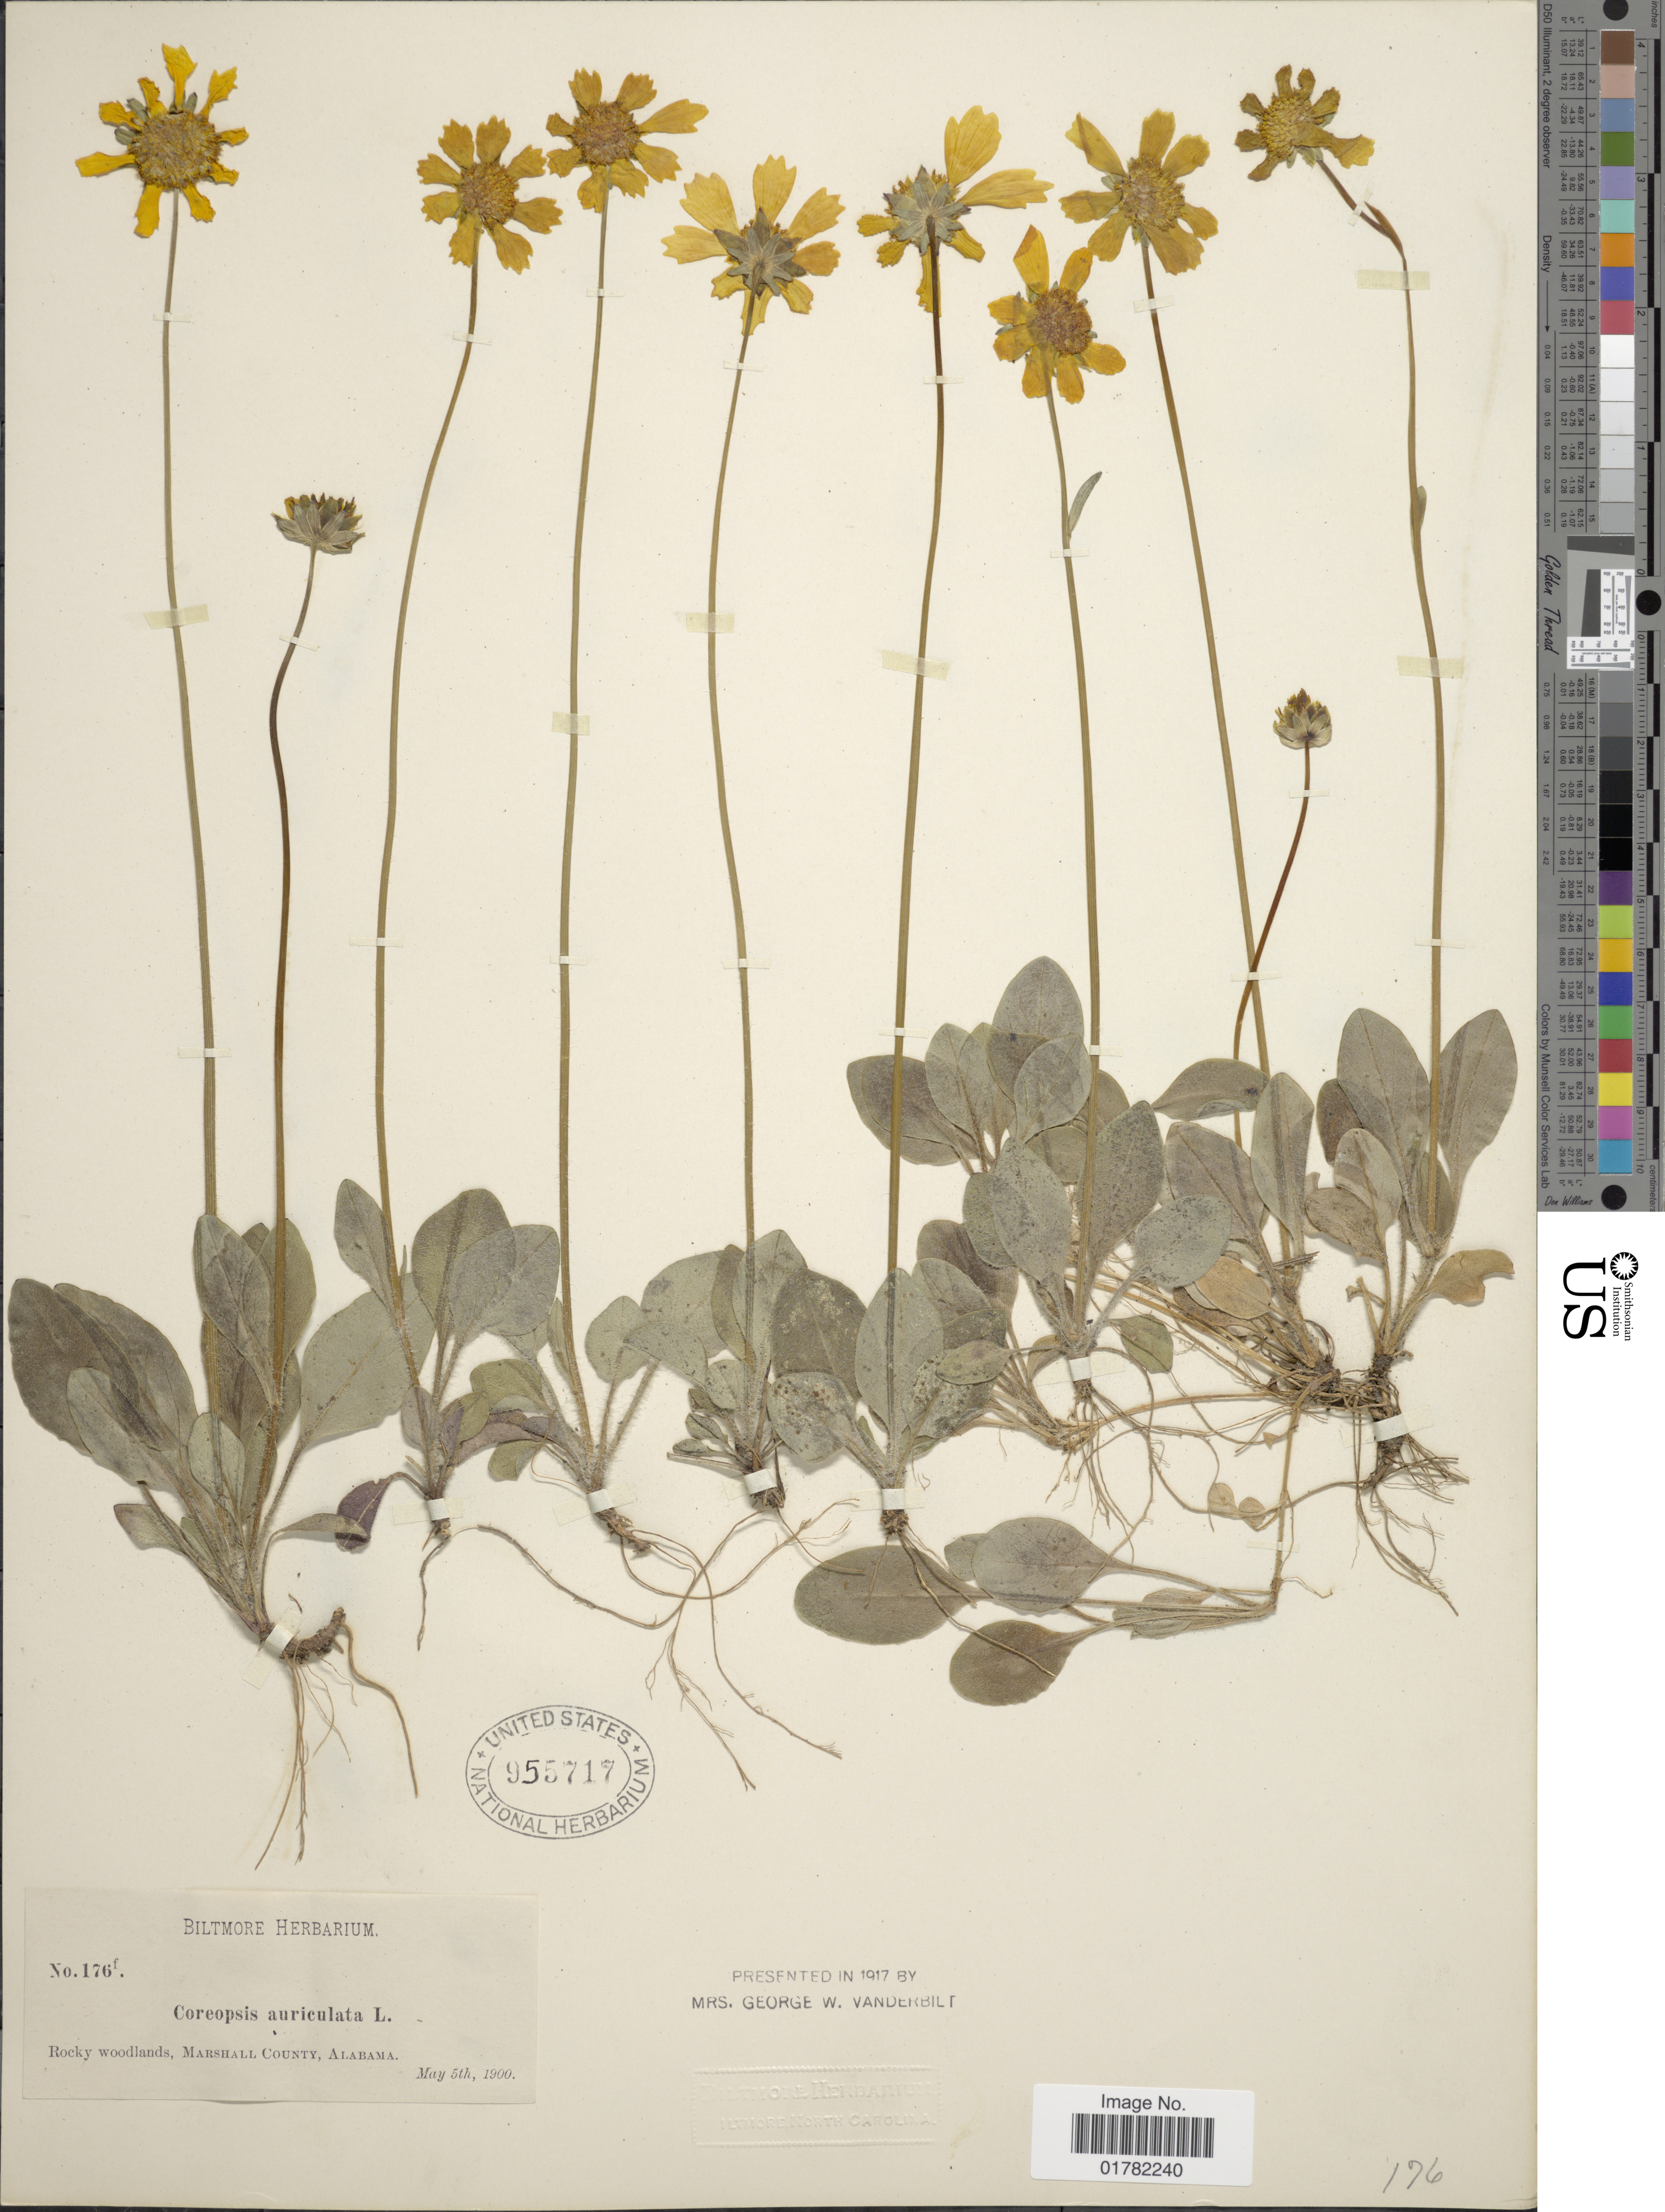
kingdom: Plantae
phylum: Tracheophyta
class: Magnoliopsida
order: Asterales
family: Asteraceae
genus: Coreopsis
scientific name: Coreopsis auriculata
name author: L.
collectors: ex herb. Biltmore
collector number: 176f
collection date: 1900-05-05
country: United States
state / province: Alabama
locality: Rocky woodlands, Marshall County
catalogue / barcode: US 955717